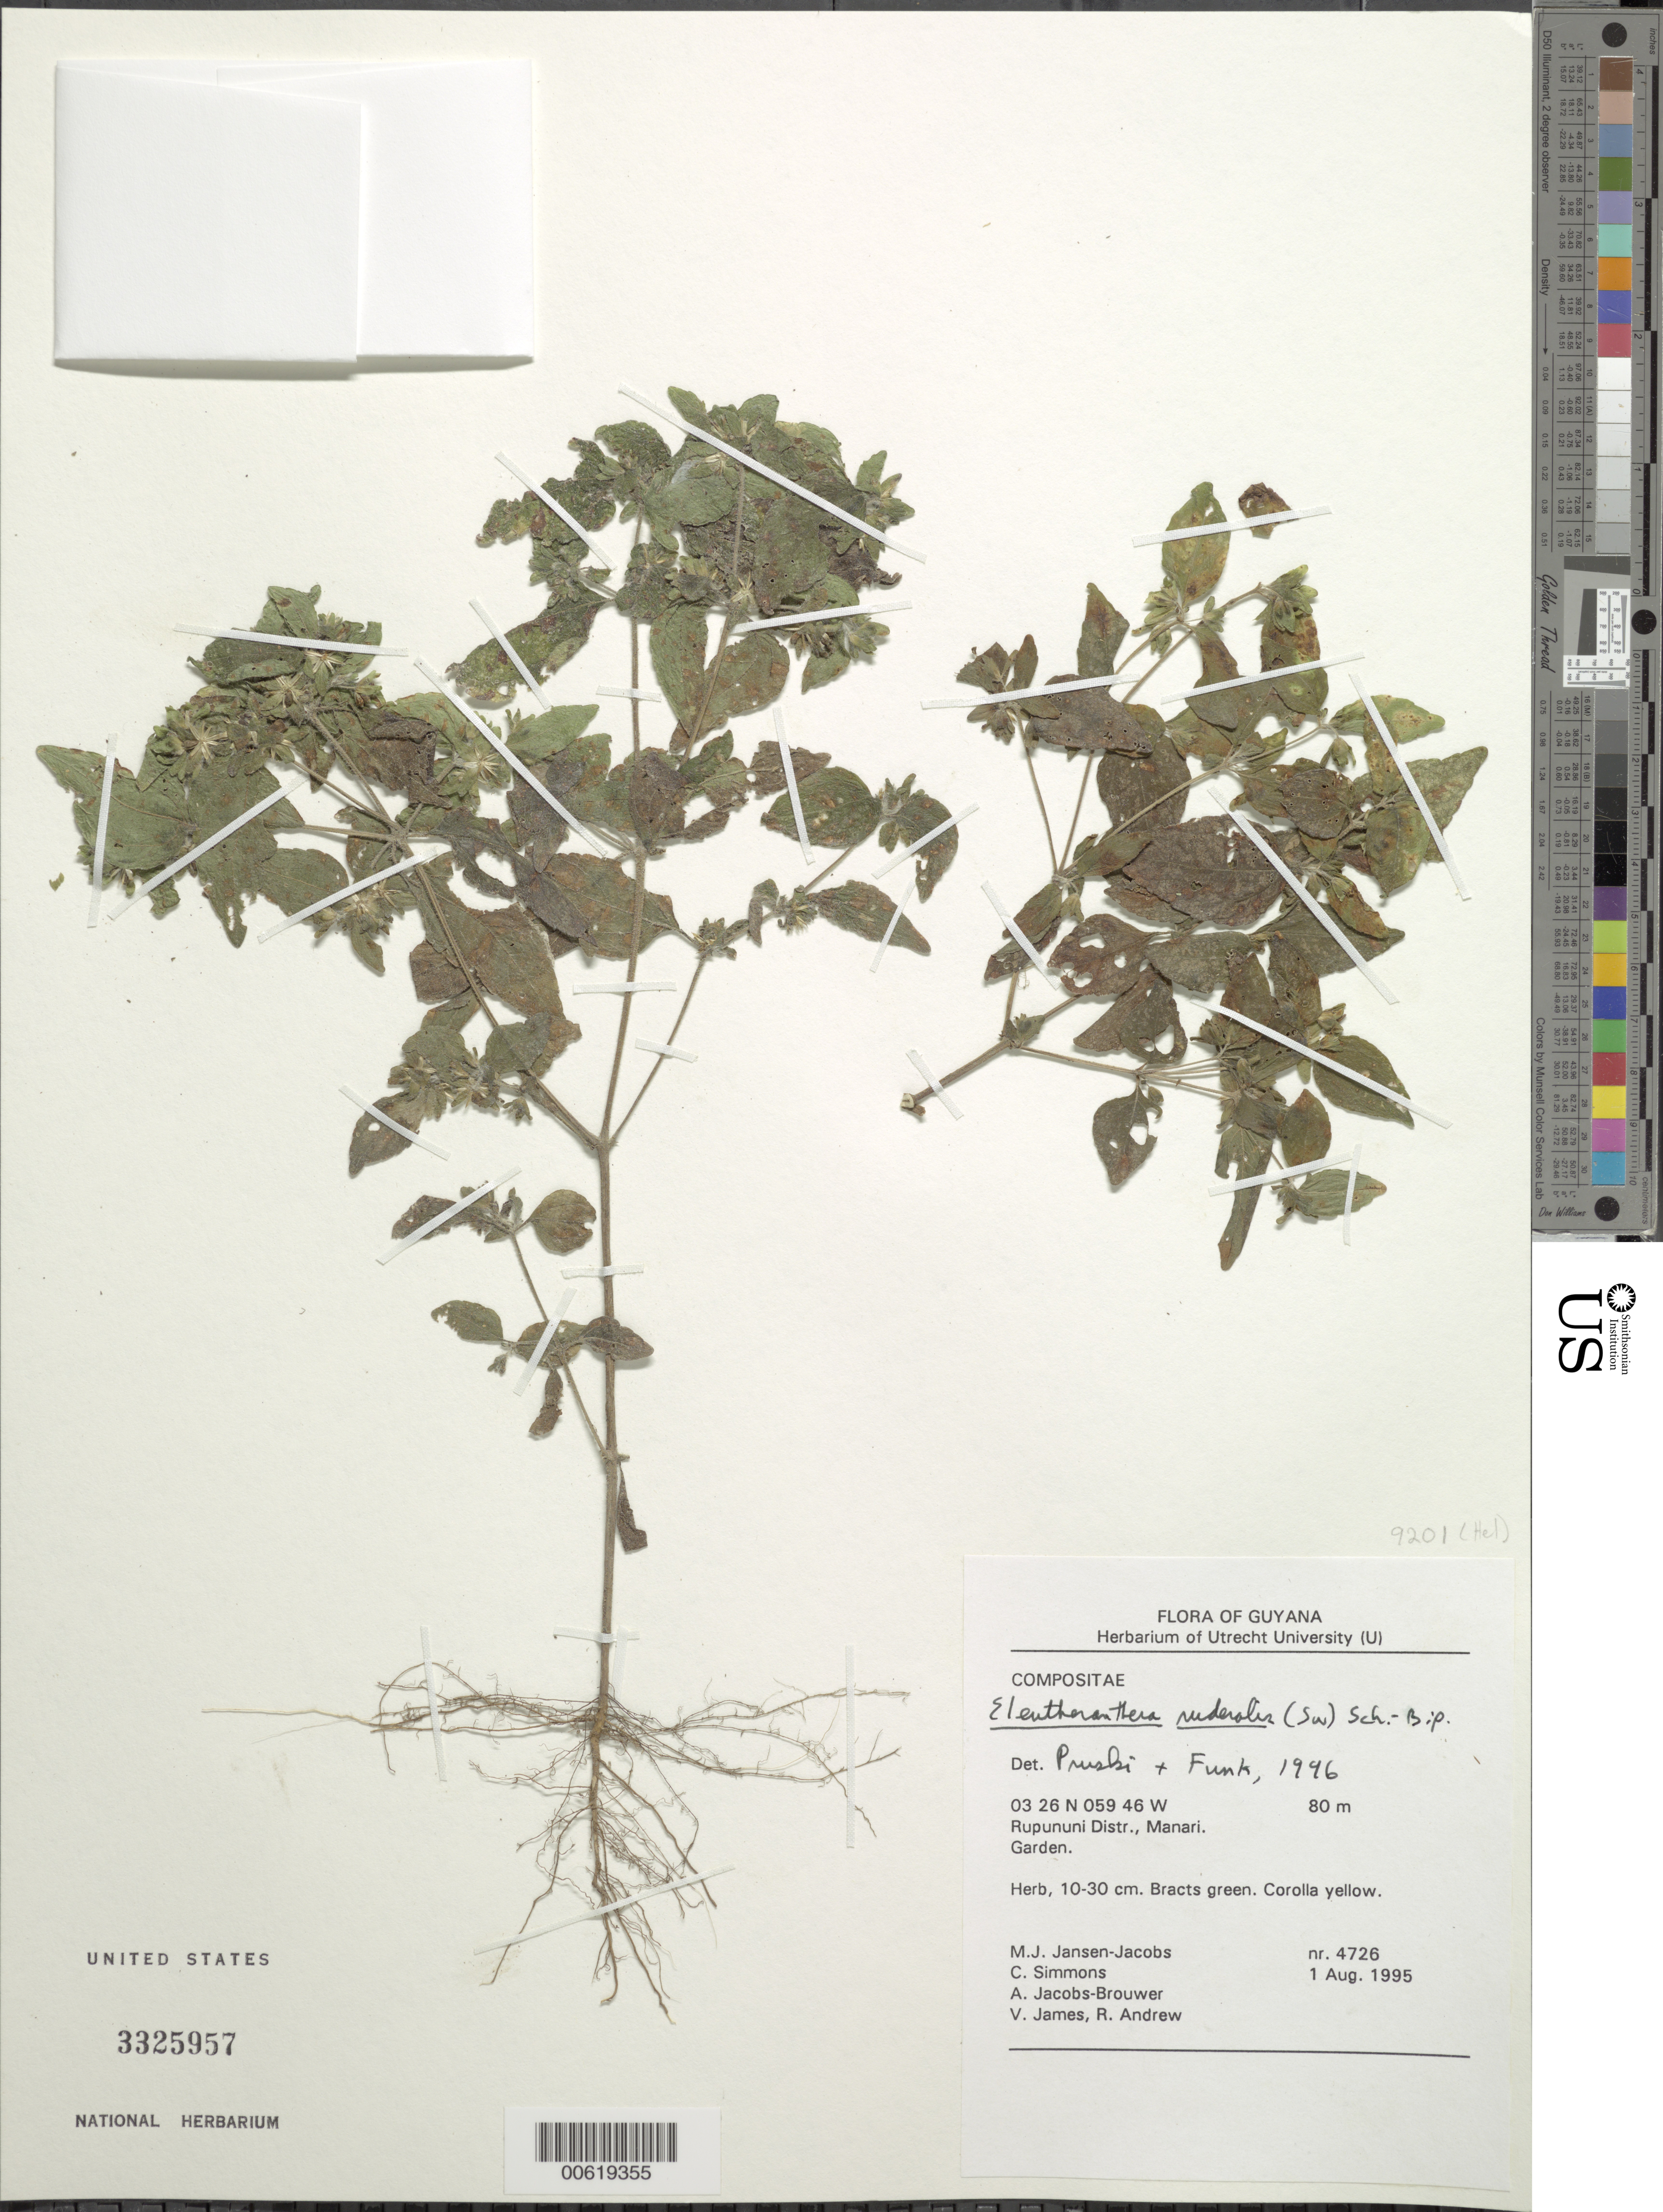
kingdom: Plantae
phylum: Tracheophyta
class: Magnoliopsida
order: Asterales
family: Asteraceae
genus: Eleutheranthera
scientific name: Eleutheranthera ruderalis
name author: (Sw.) Sch. Bip.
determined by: Pruski, J. F.; Funk, V. A.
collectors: M. J. Jansen-Jacobs, C. Simons, A. Jacobs-Brouwer, V. James & R. Andrew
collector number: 4726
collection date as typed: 1-Aug-95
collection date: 1995-08-01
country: Guyana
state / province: U. Takutu-U. Essequibo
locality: Manari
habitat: Garden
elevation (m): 80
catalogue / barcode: US 3325957